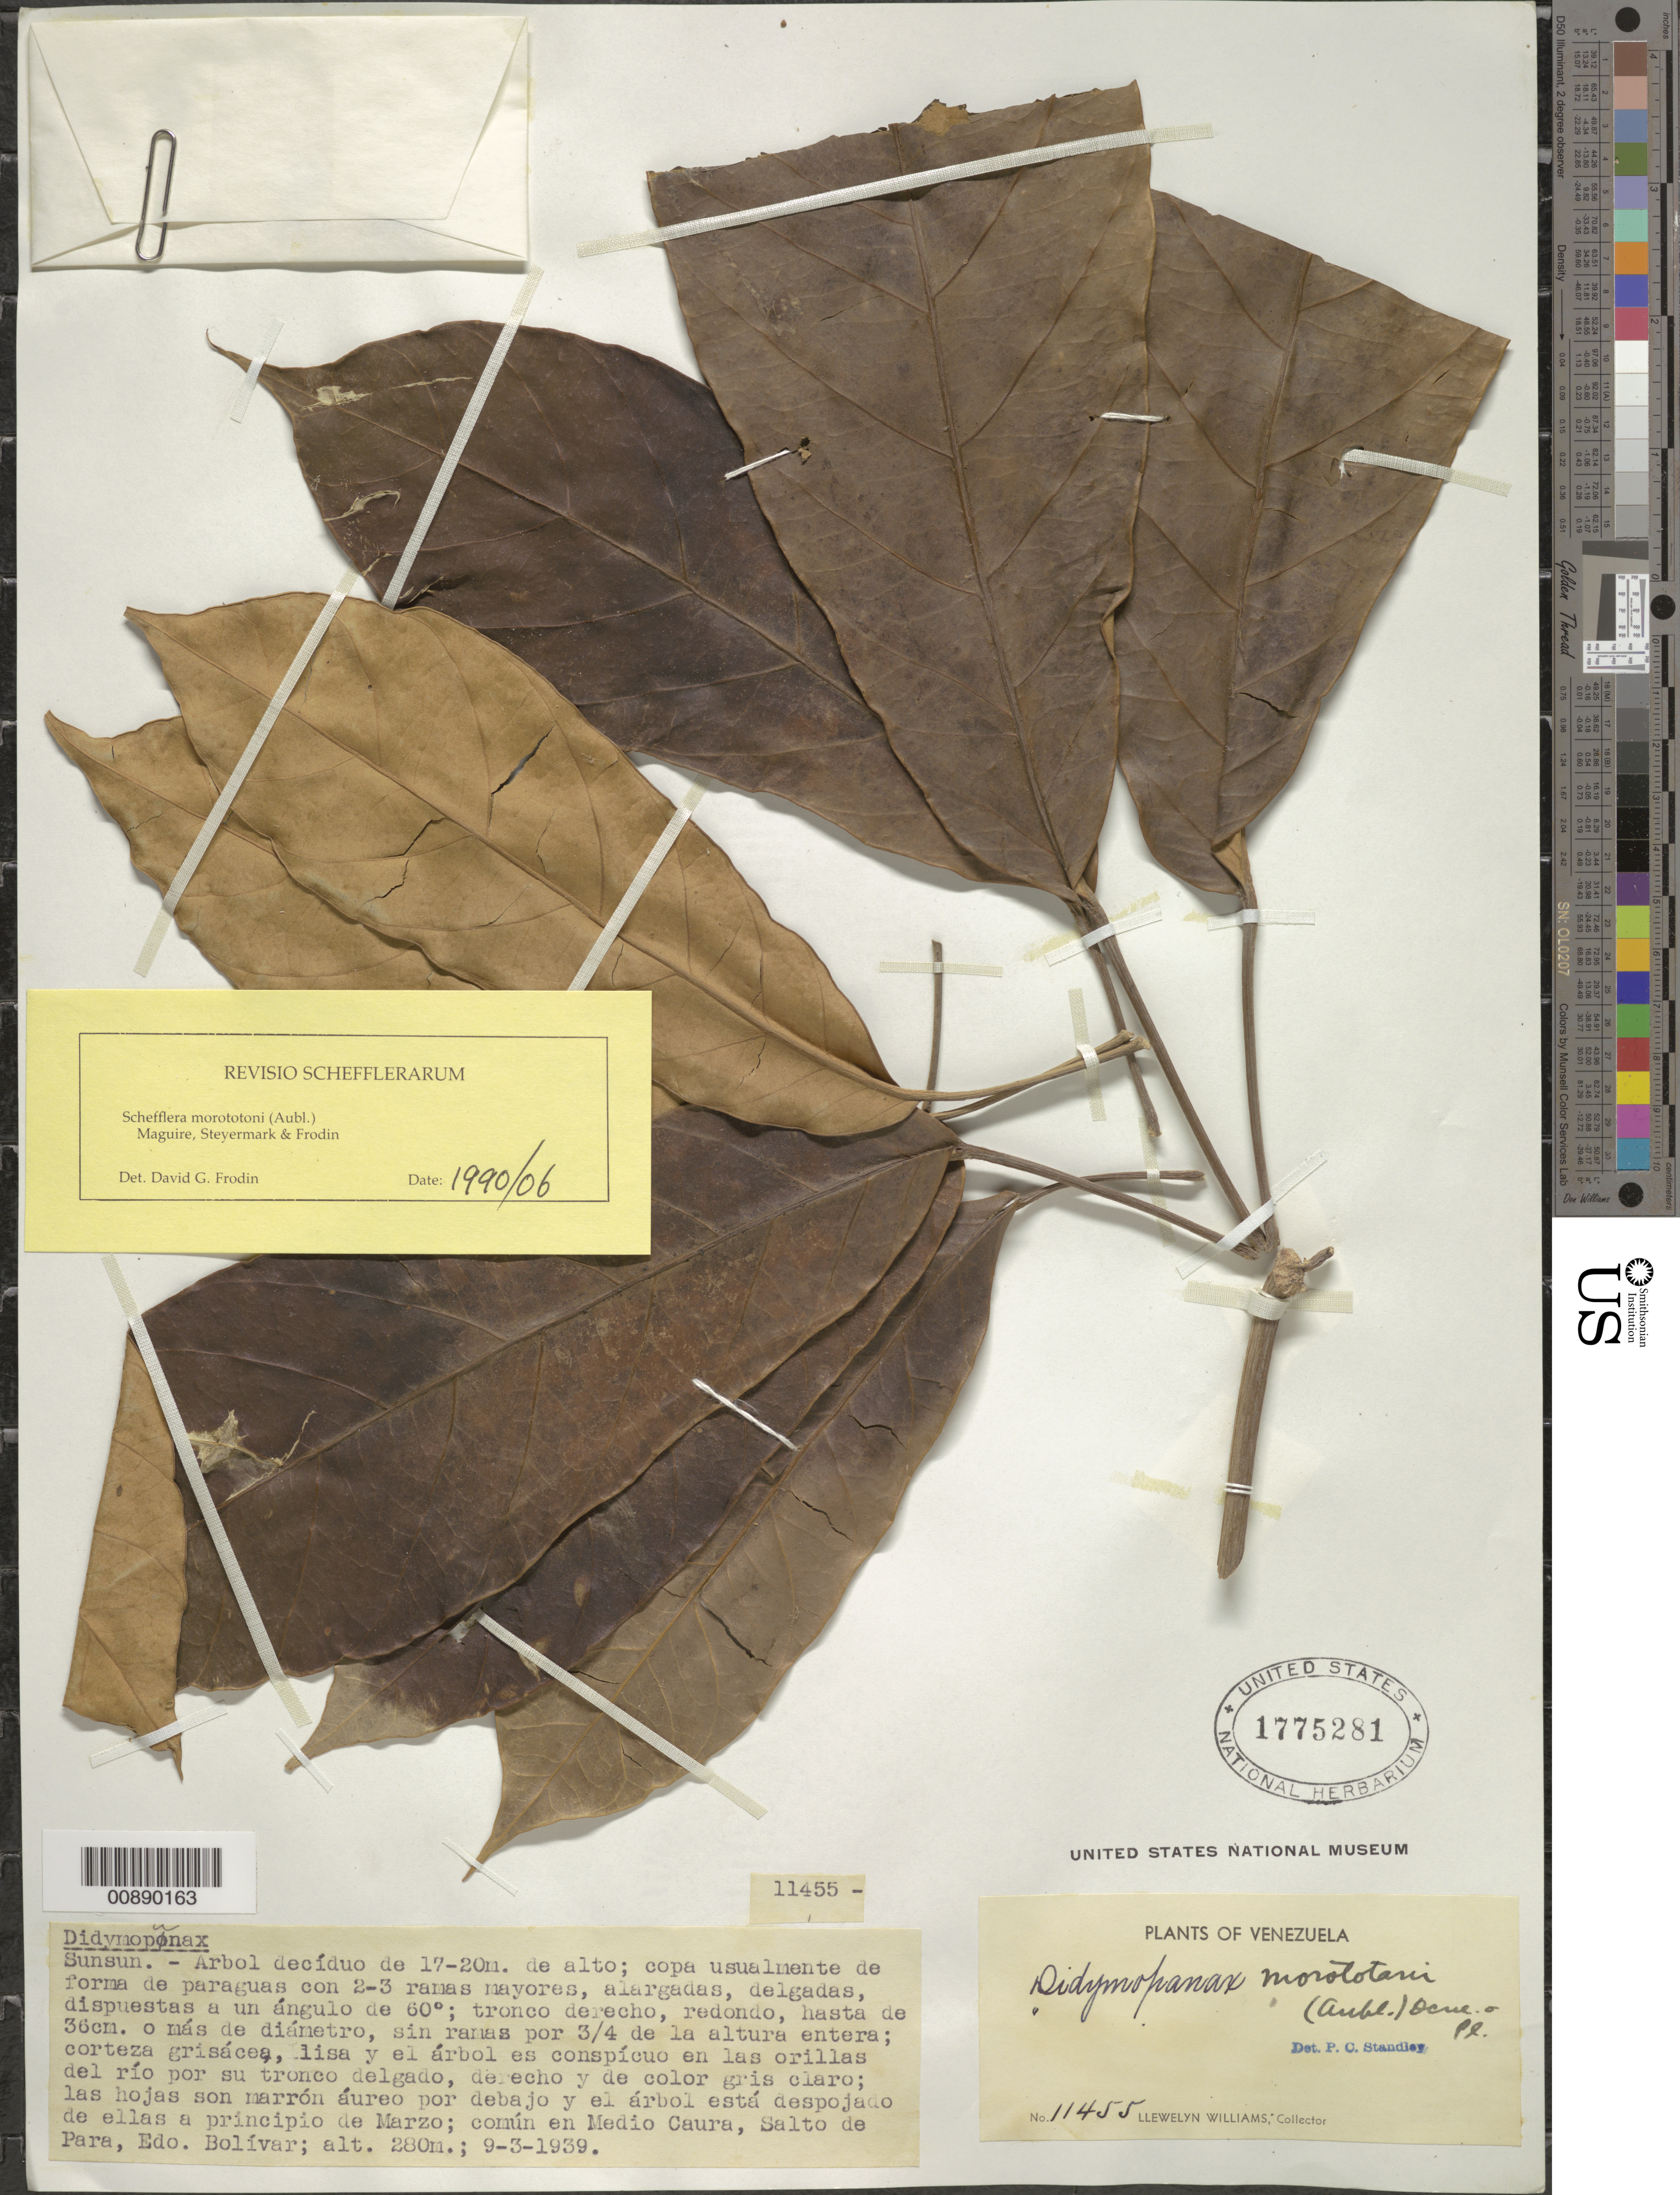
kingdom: Plantae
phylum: Tracheophyta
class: Magnoliopsida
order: Apiales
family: Araliaceae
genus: Schefflera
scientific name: Schefflera morototoni (Aubl.) Maguire, Steyerm. & Frodin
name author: (Aubl.) Maguire et al.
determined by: Frodin, D. G.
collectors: Ll. Williams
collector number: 11455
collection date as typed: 9-Mar-39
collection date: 1939-03-09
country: Venezuela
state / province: Bolívar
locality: Salto de Para, Medio Caura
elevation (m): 280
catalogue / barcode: US 1775281